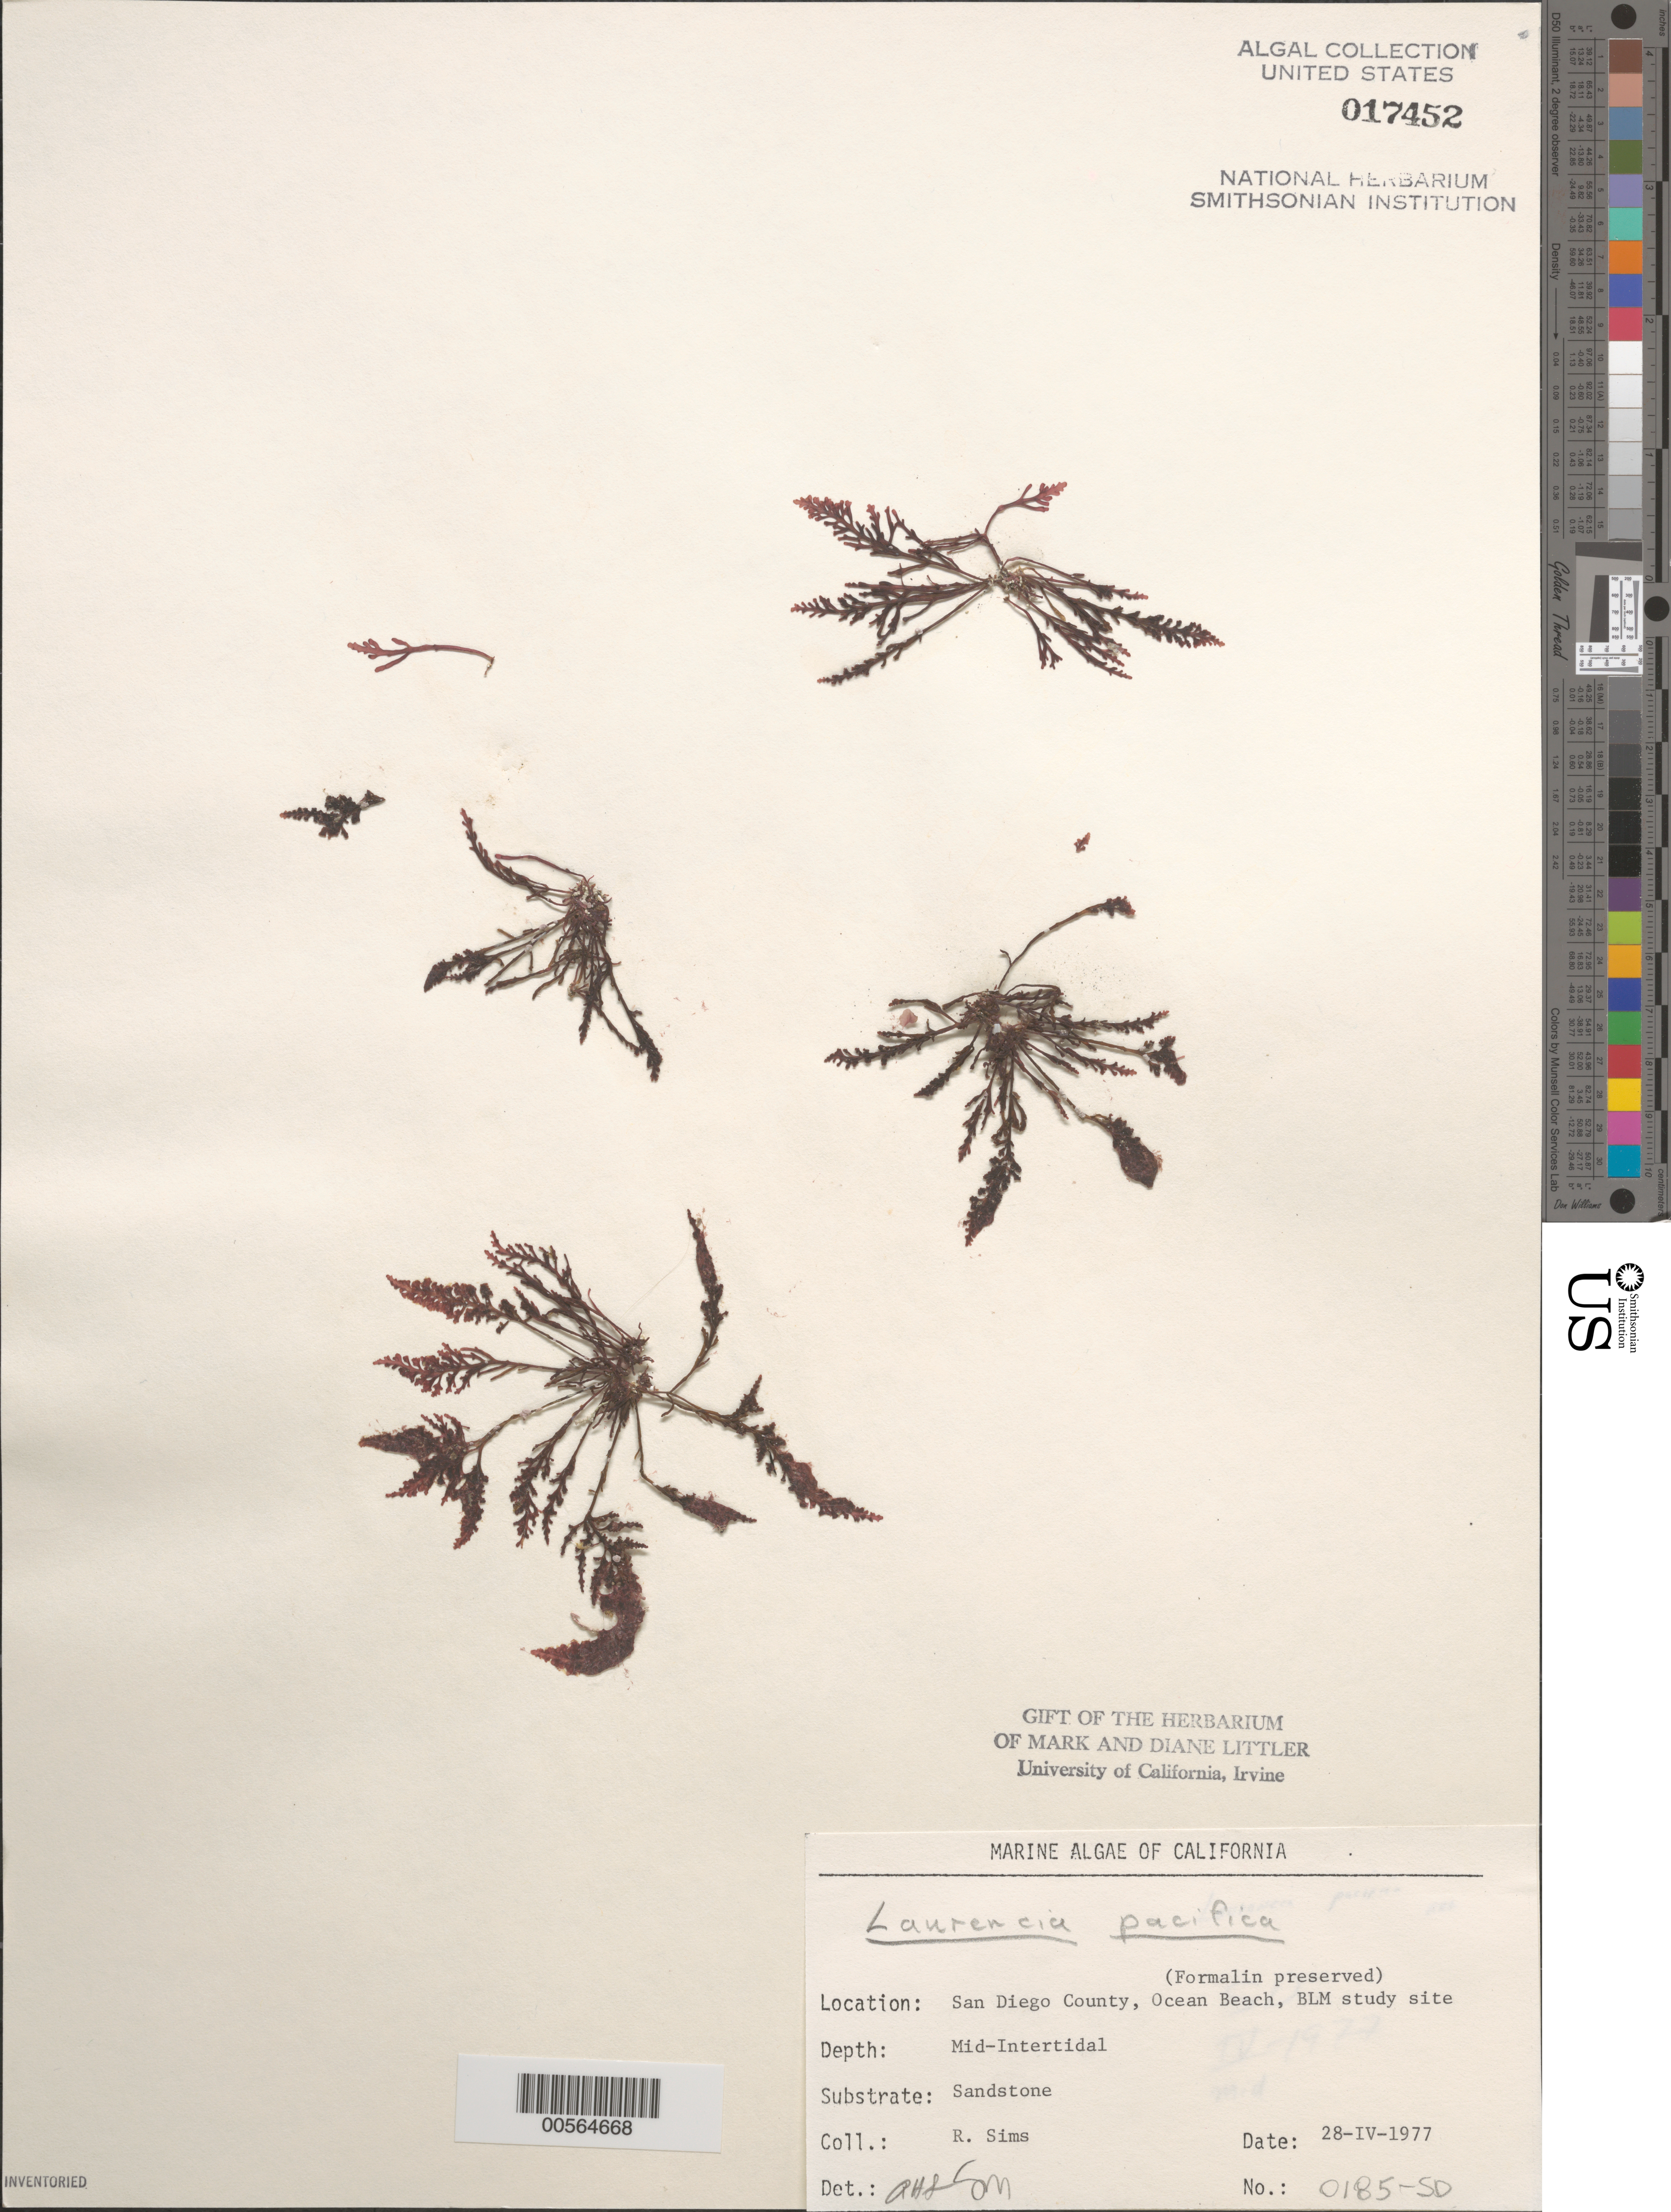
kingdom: Plantae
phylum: Rhodophyta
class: Florideophyceae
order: Ceramiales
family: Rhodomelaceae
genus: Laurencia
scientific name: Laurencia pacifica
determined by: Sims, Robert H.; Murray, S. N.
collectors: R. H. Sims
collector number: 0185-sd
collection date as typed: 28 Apr 1977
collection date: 1977-04-28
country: United States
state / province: California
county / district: San Diego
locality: Ocean Beach, end of Del Monte Street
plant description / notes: BLM-SOCALBIGHT Rocky Intertidal Survey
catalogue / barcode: US 17452